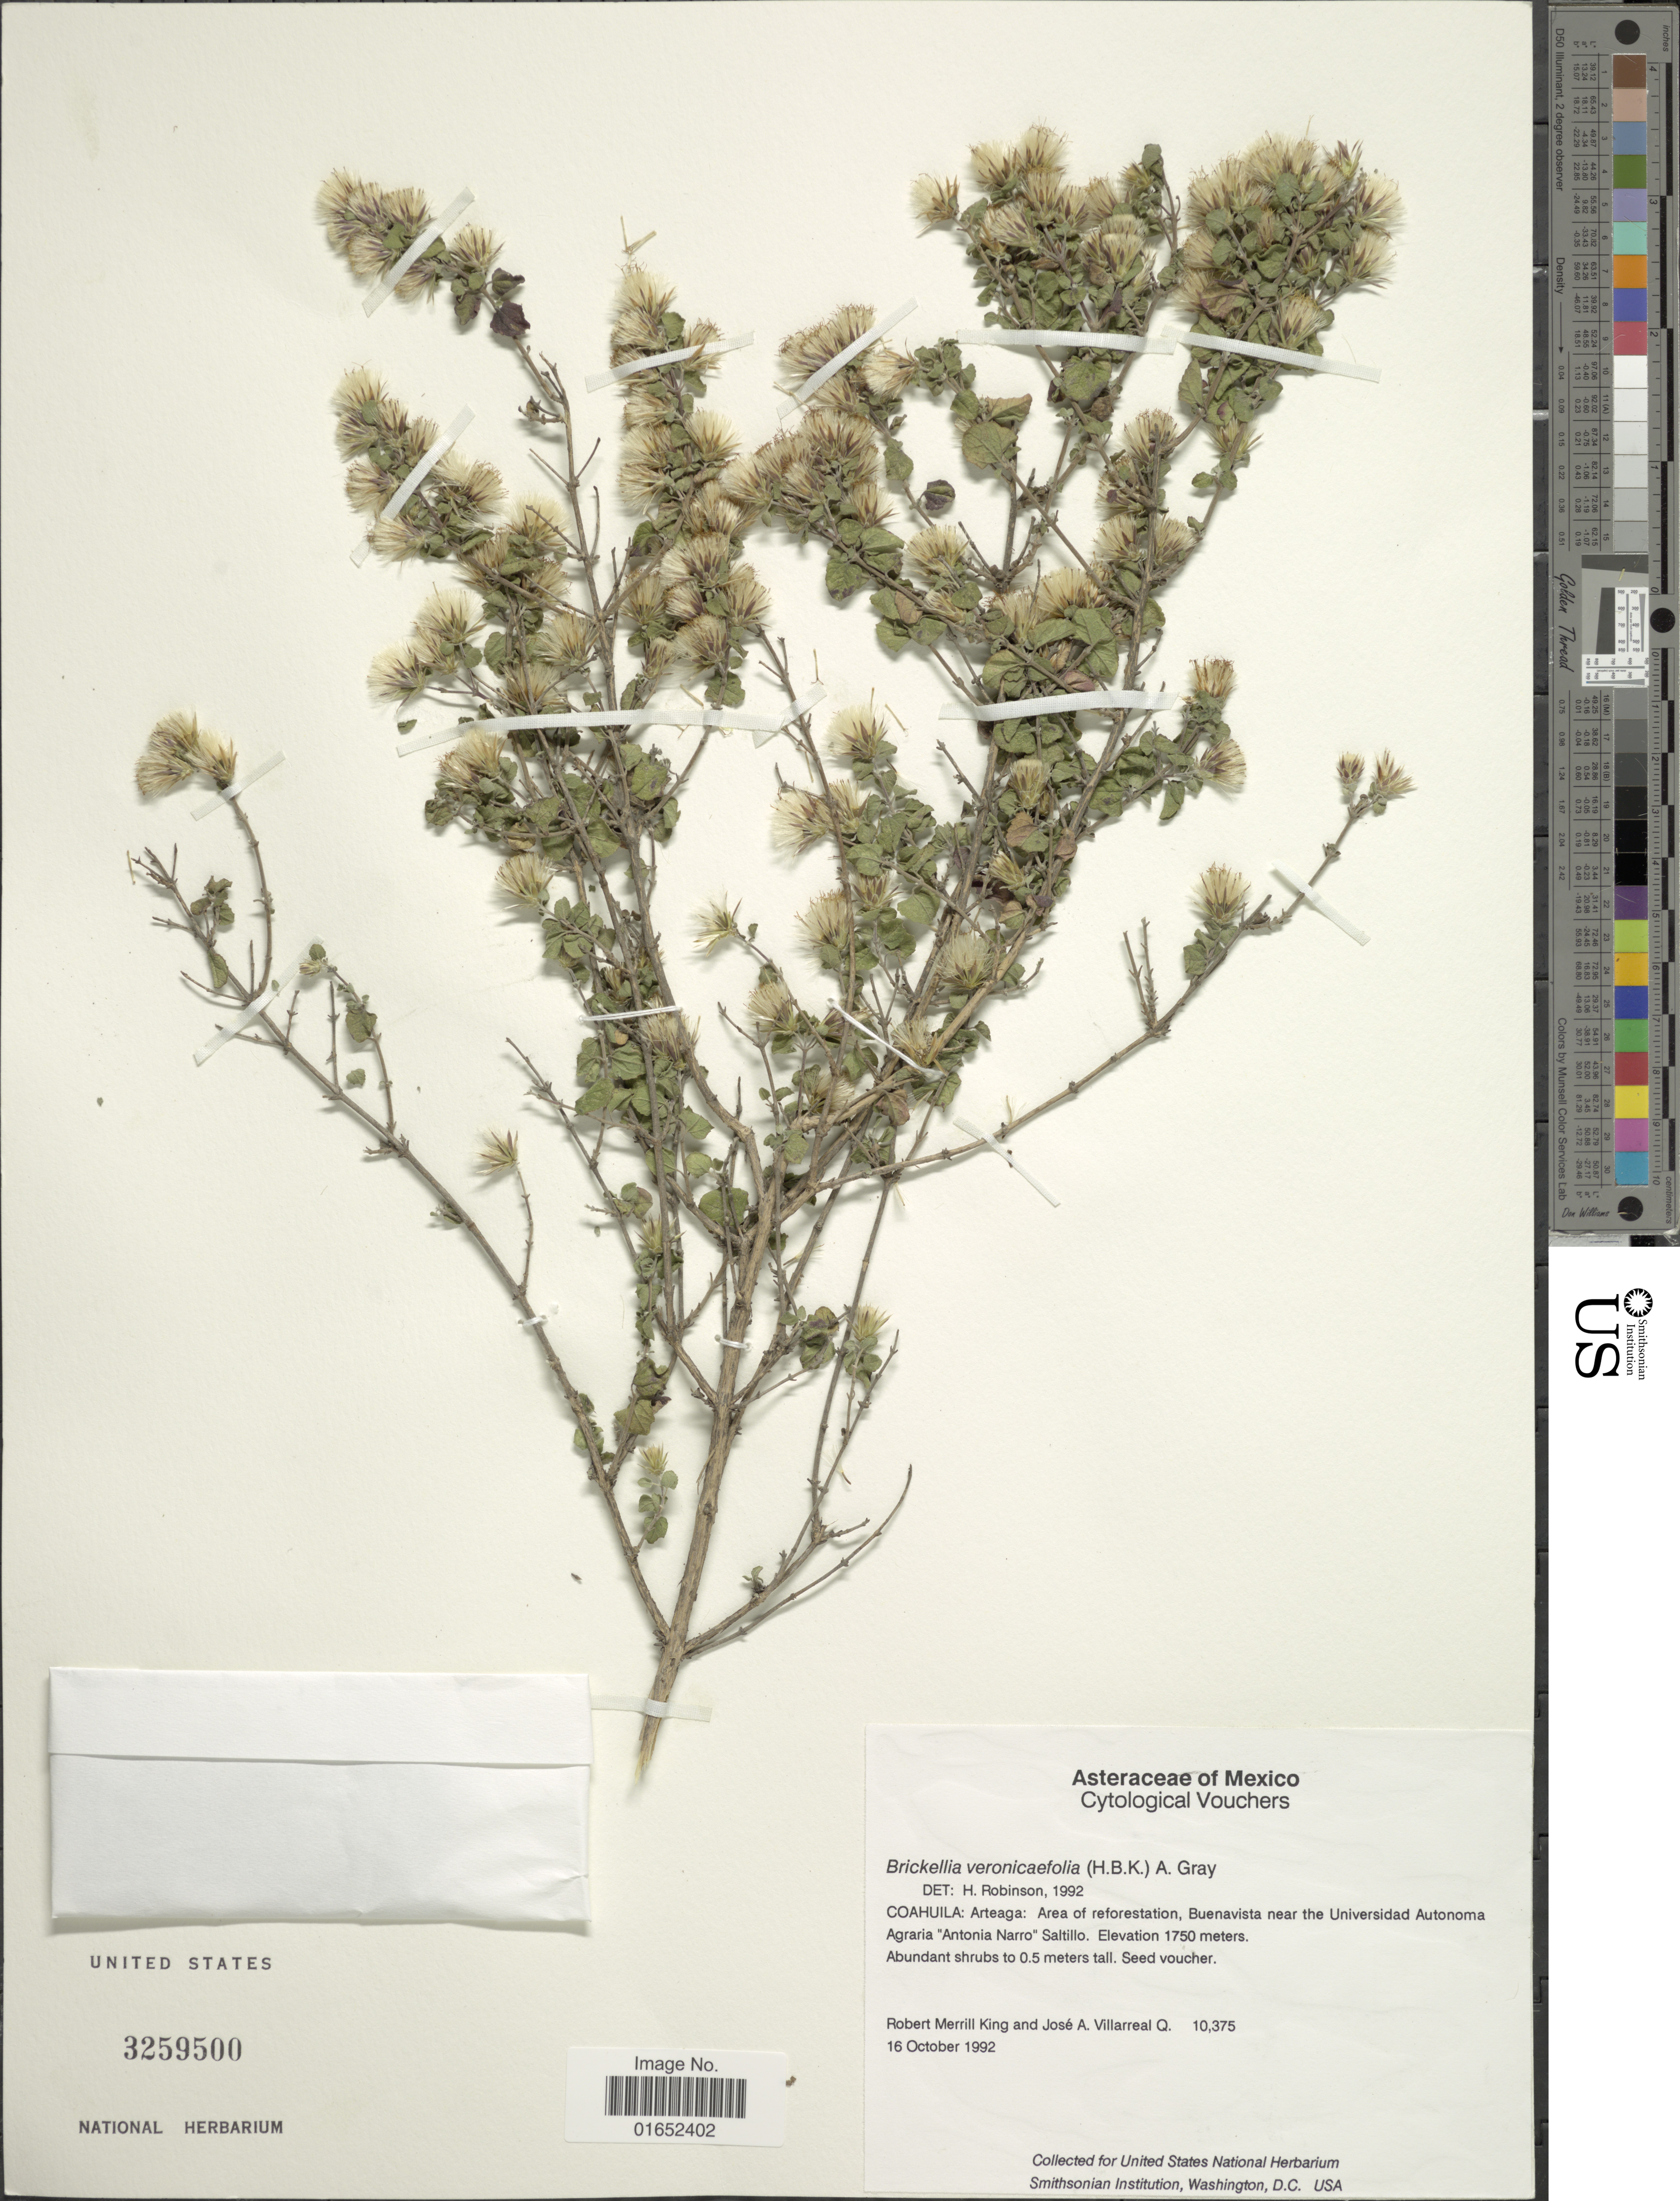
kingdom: Plantae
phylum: Tracheophyta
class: Magnoliopsida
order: Asterales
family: Asteraceae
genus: Brickellia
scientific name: Brickellia veronicaefolia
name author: (Kunth) A. Gray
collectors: R. M. King & J. Villarreal-Quintanilla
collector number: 10375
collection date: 1992-10-16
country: Mexico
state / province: Coahuila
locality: Arteaga: Area of reforestation, Buenavista near the Universidad Autonomo Agraria 'Antonio Narro' Saltilllo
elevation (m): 1750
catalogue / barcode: US 3259500